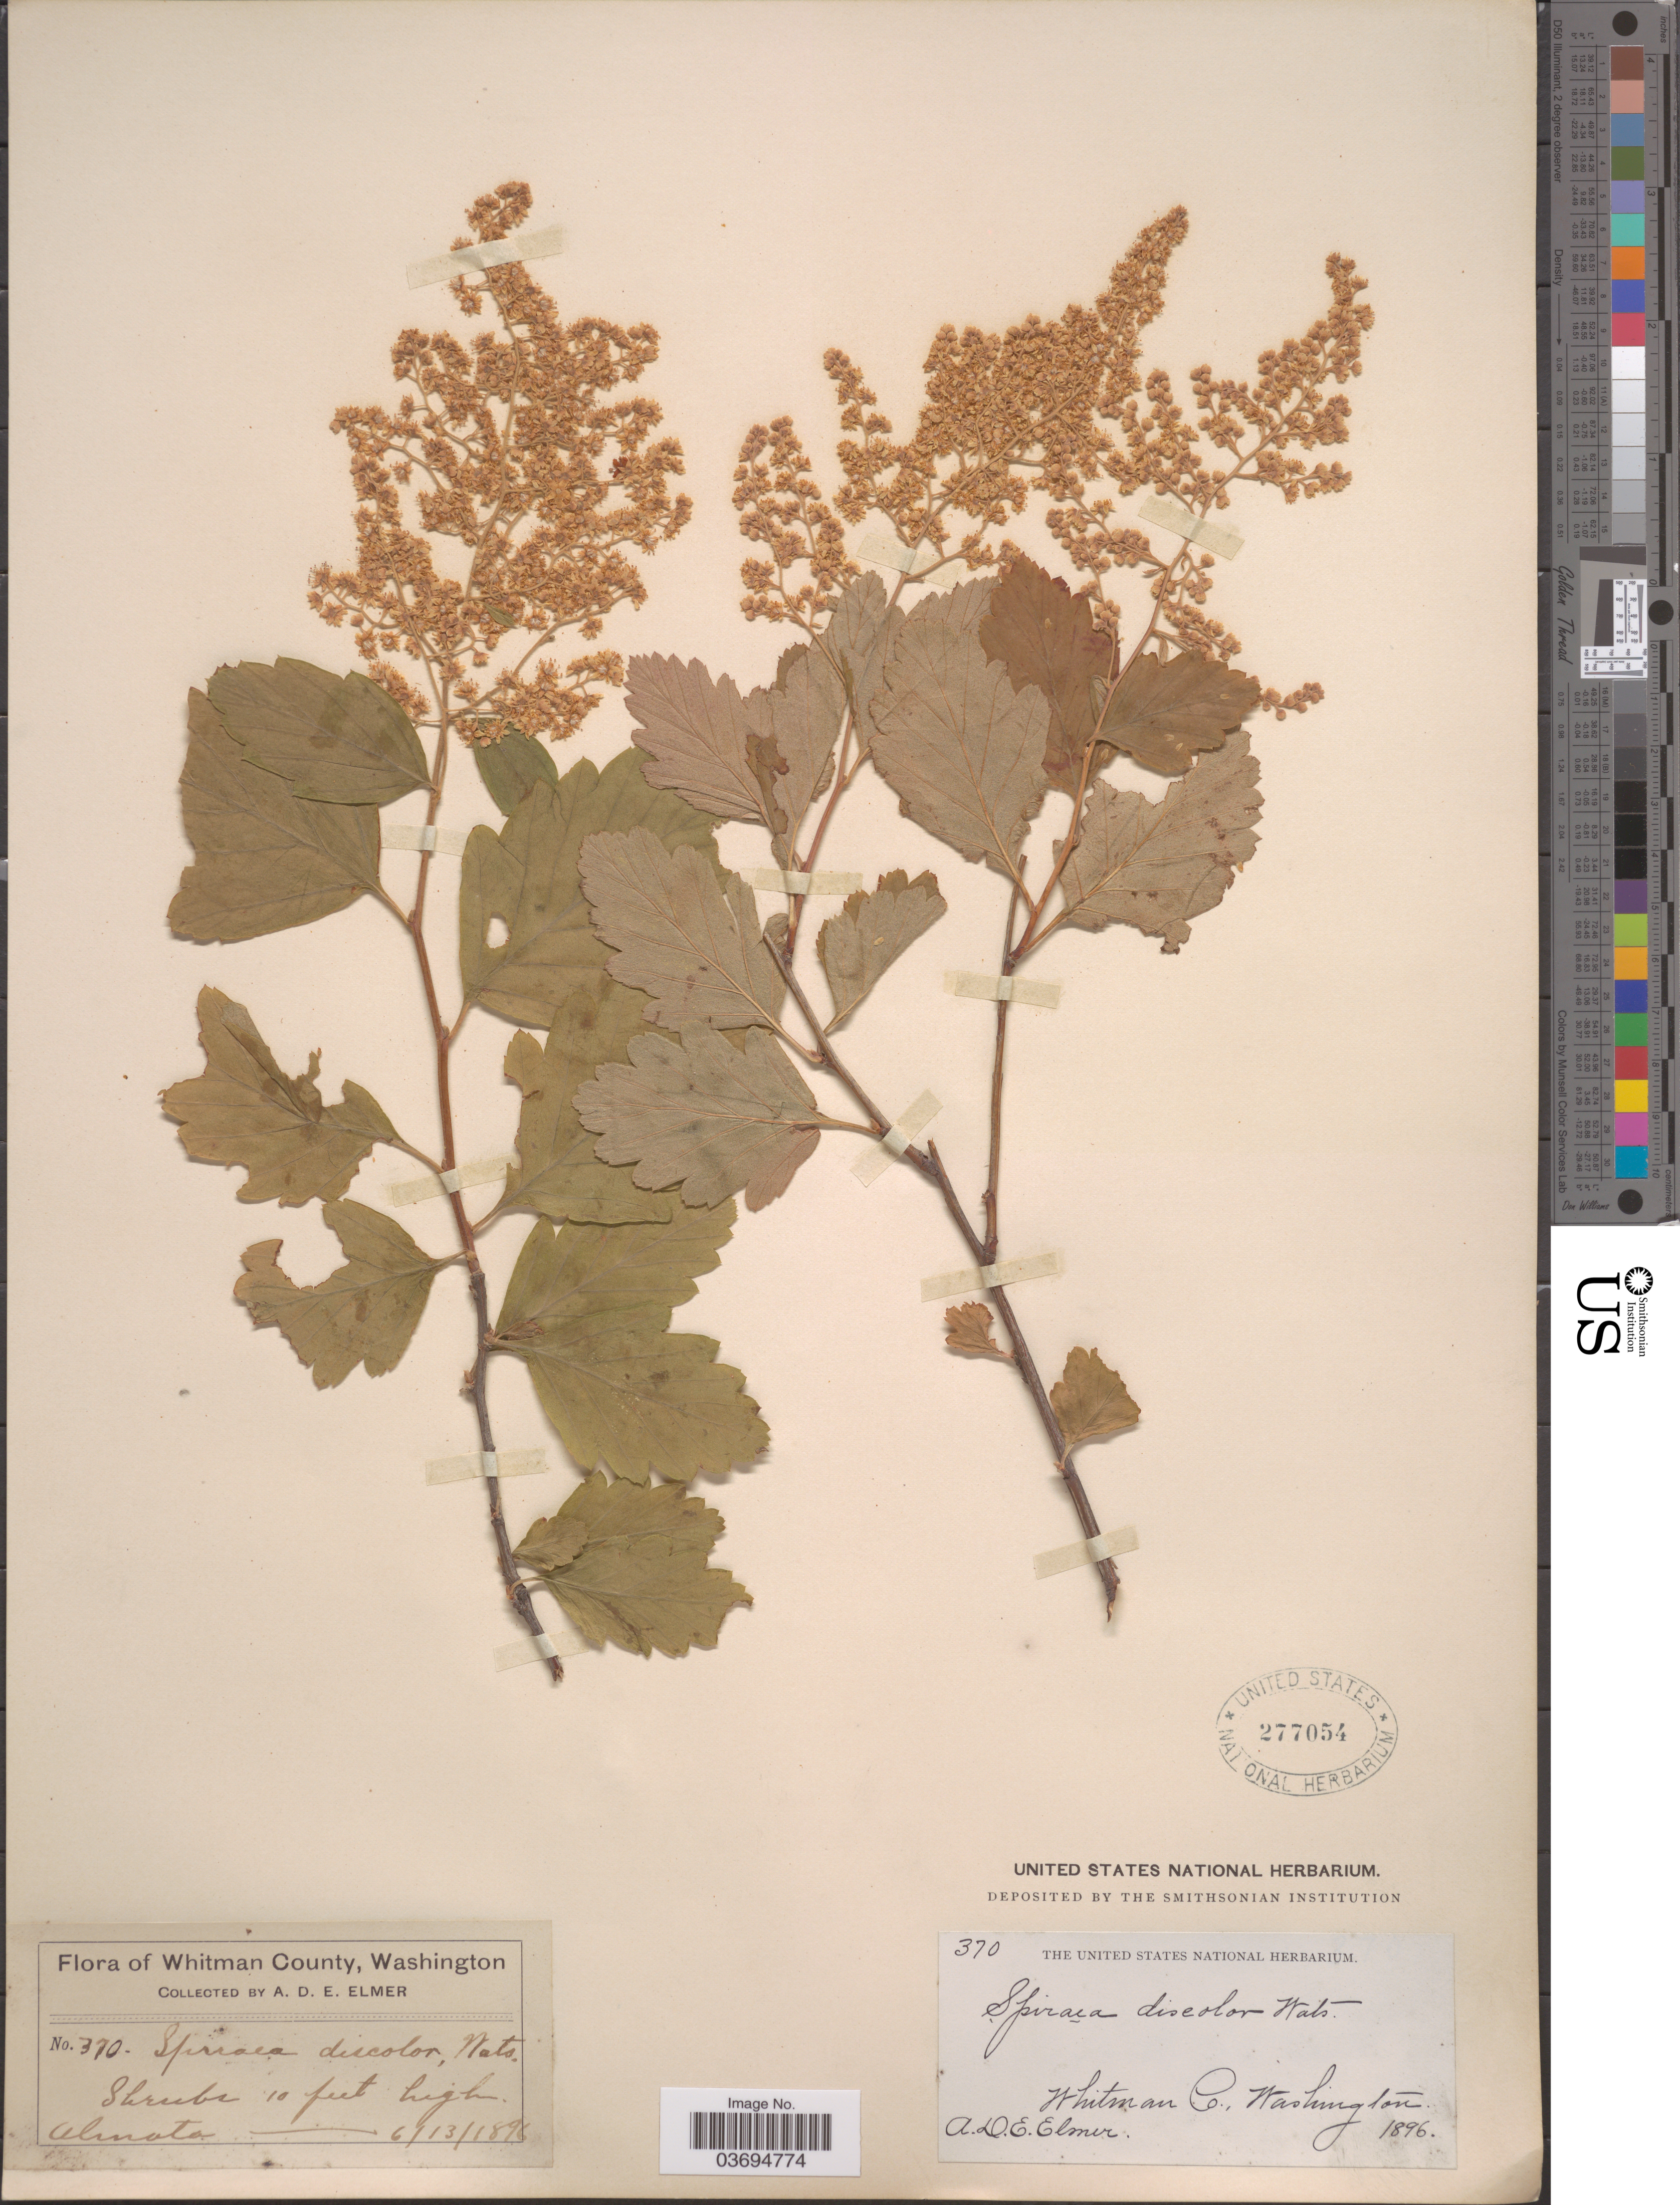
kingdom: Plantae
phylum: Tracheophyta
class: Magnoliopsida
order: Rosales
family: Rosaceae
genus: Holodiscus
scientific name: Holodiscus discolor var. discolor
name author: (Pursh) Maxim.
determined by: Strong, Mark T., (BOT), Smithsonian Institution - National Museum of Natural History (UNITED STATES)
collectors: A. D. E. Elmer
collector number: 370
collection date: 1896-06-13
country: United States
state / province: Washington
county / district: Whitman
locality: Whitman Co.,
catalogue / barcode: US 277054